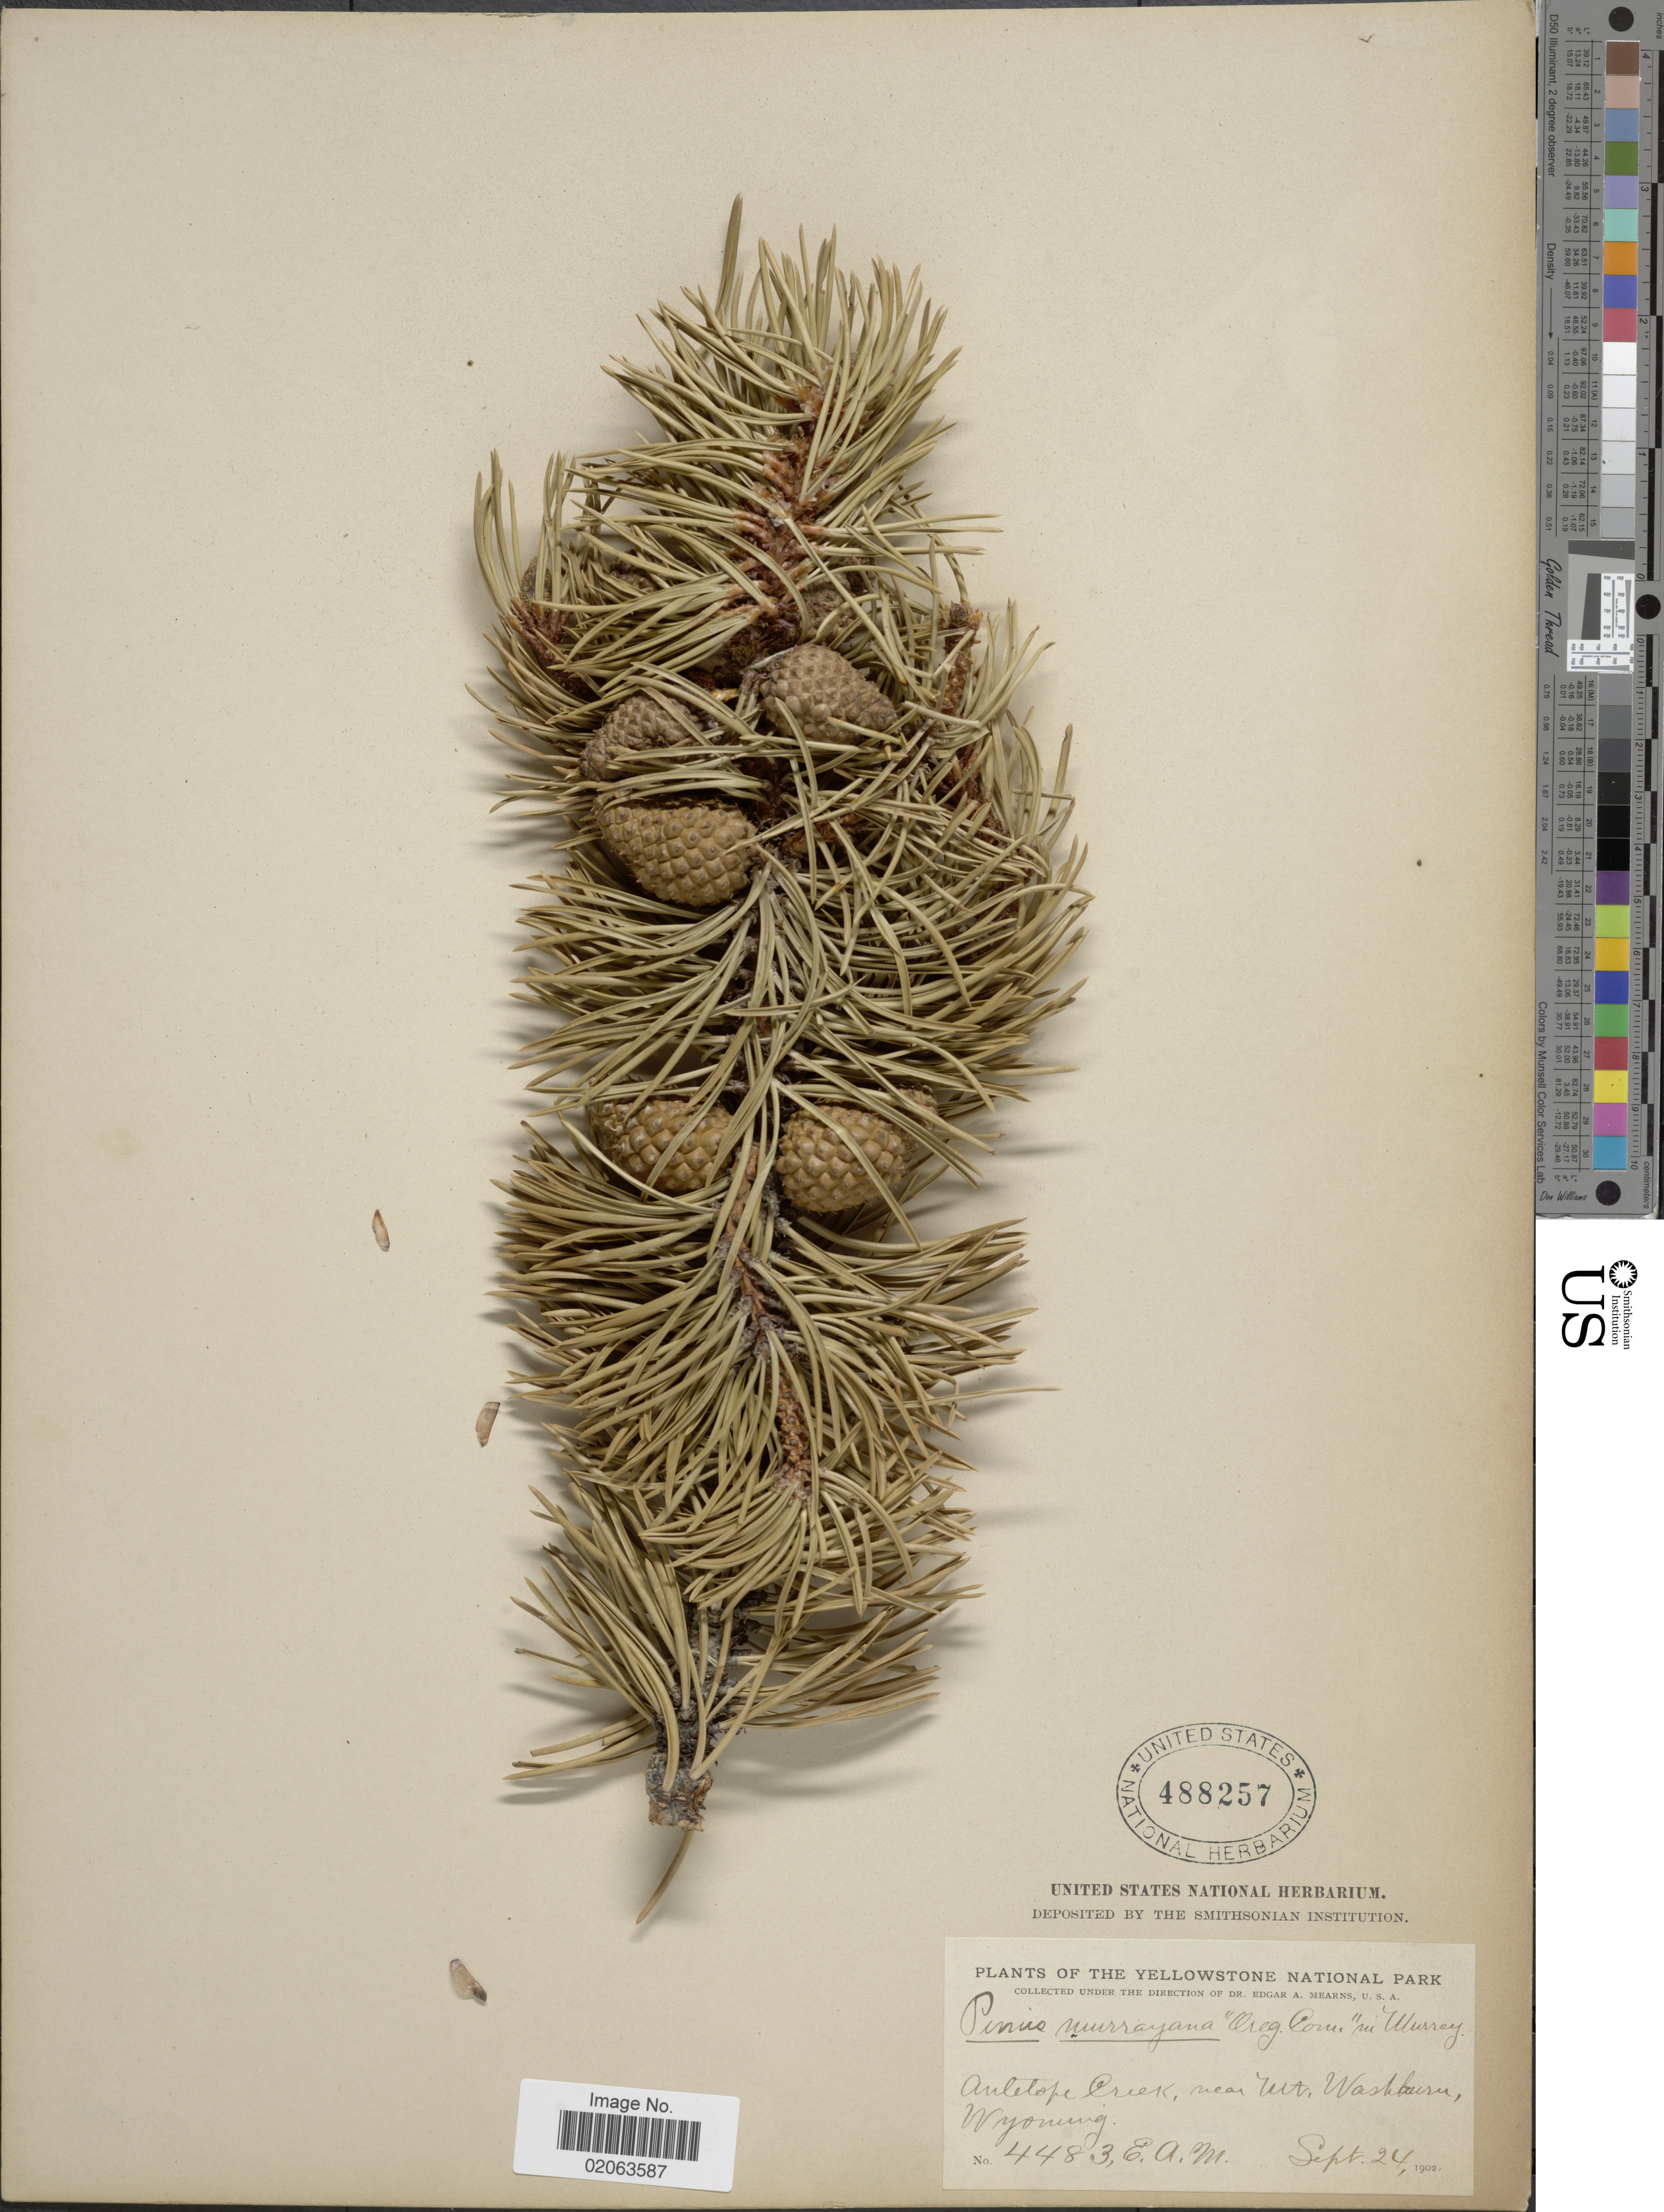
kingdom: Plantae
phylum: Tracheophyta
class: Pinopsida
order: Pinales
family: Pinaceae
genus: Pinus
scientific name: Pinus contorta var. latifolia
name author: Engelm. ex S. Watson in C. King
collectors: E. A. Mearns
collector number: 4483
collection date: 1902-09-24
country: United States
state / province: Wyoming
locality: Antelope Creek, near Mt. Washburn, Wyoming. Yellowstone National Park.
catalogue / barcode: US 488257